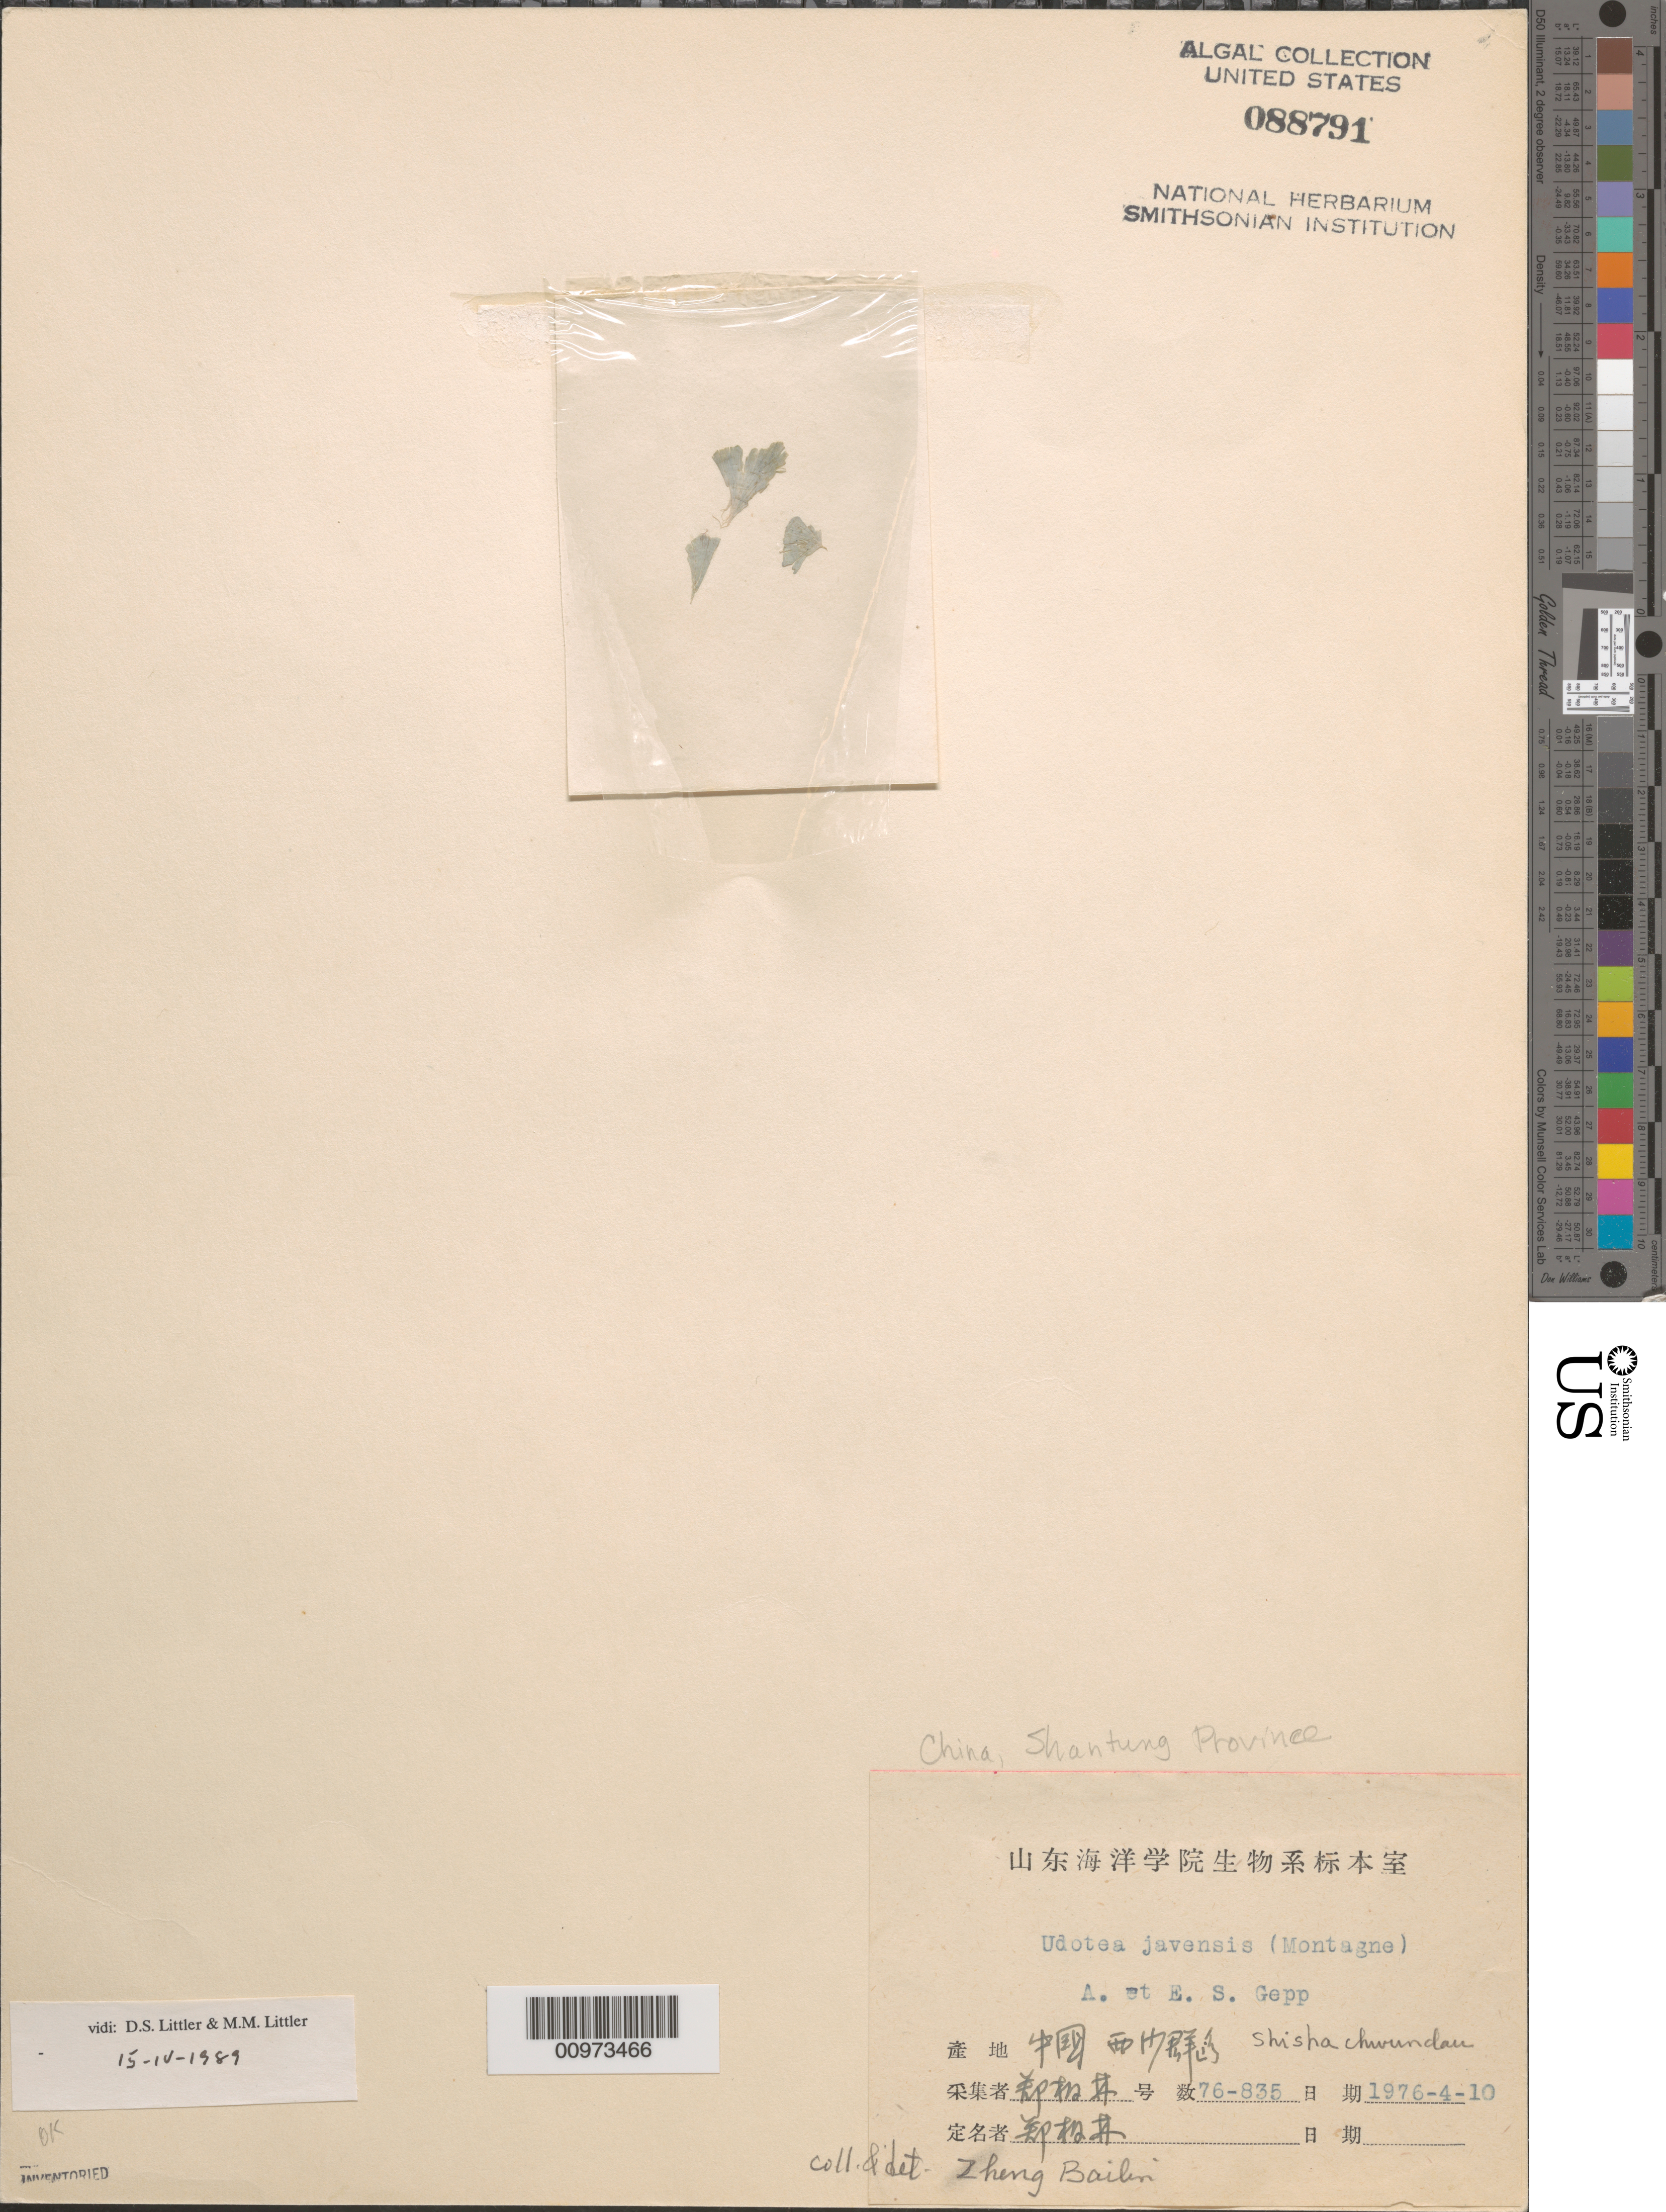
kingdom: Plantae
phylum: Chlorophyta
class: Ulvophyceae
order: Bryopsidales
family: Udoteaceae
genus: Rhipidosiphon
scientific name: Rhipidosiphon javensis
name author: Mont.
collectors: Z. Bailin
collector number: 76-835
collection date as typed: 10 Apr 1976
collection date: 1976-04-10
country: China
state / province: Shandong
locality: Shisha Chwundau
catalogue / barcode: US 88791